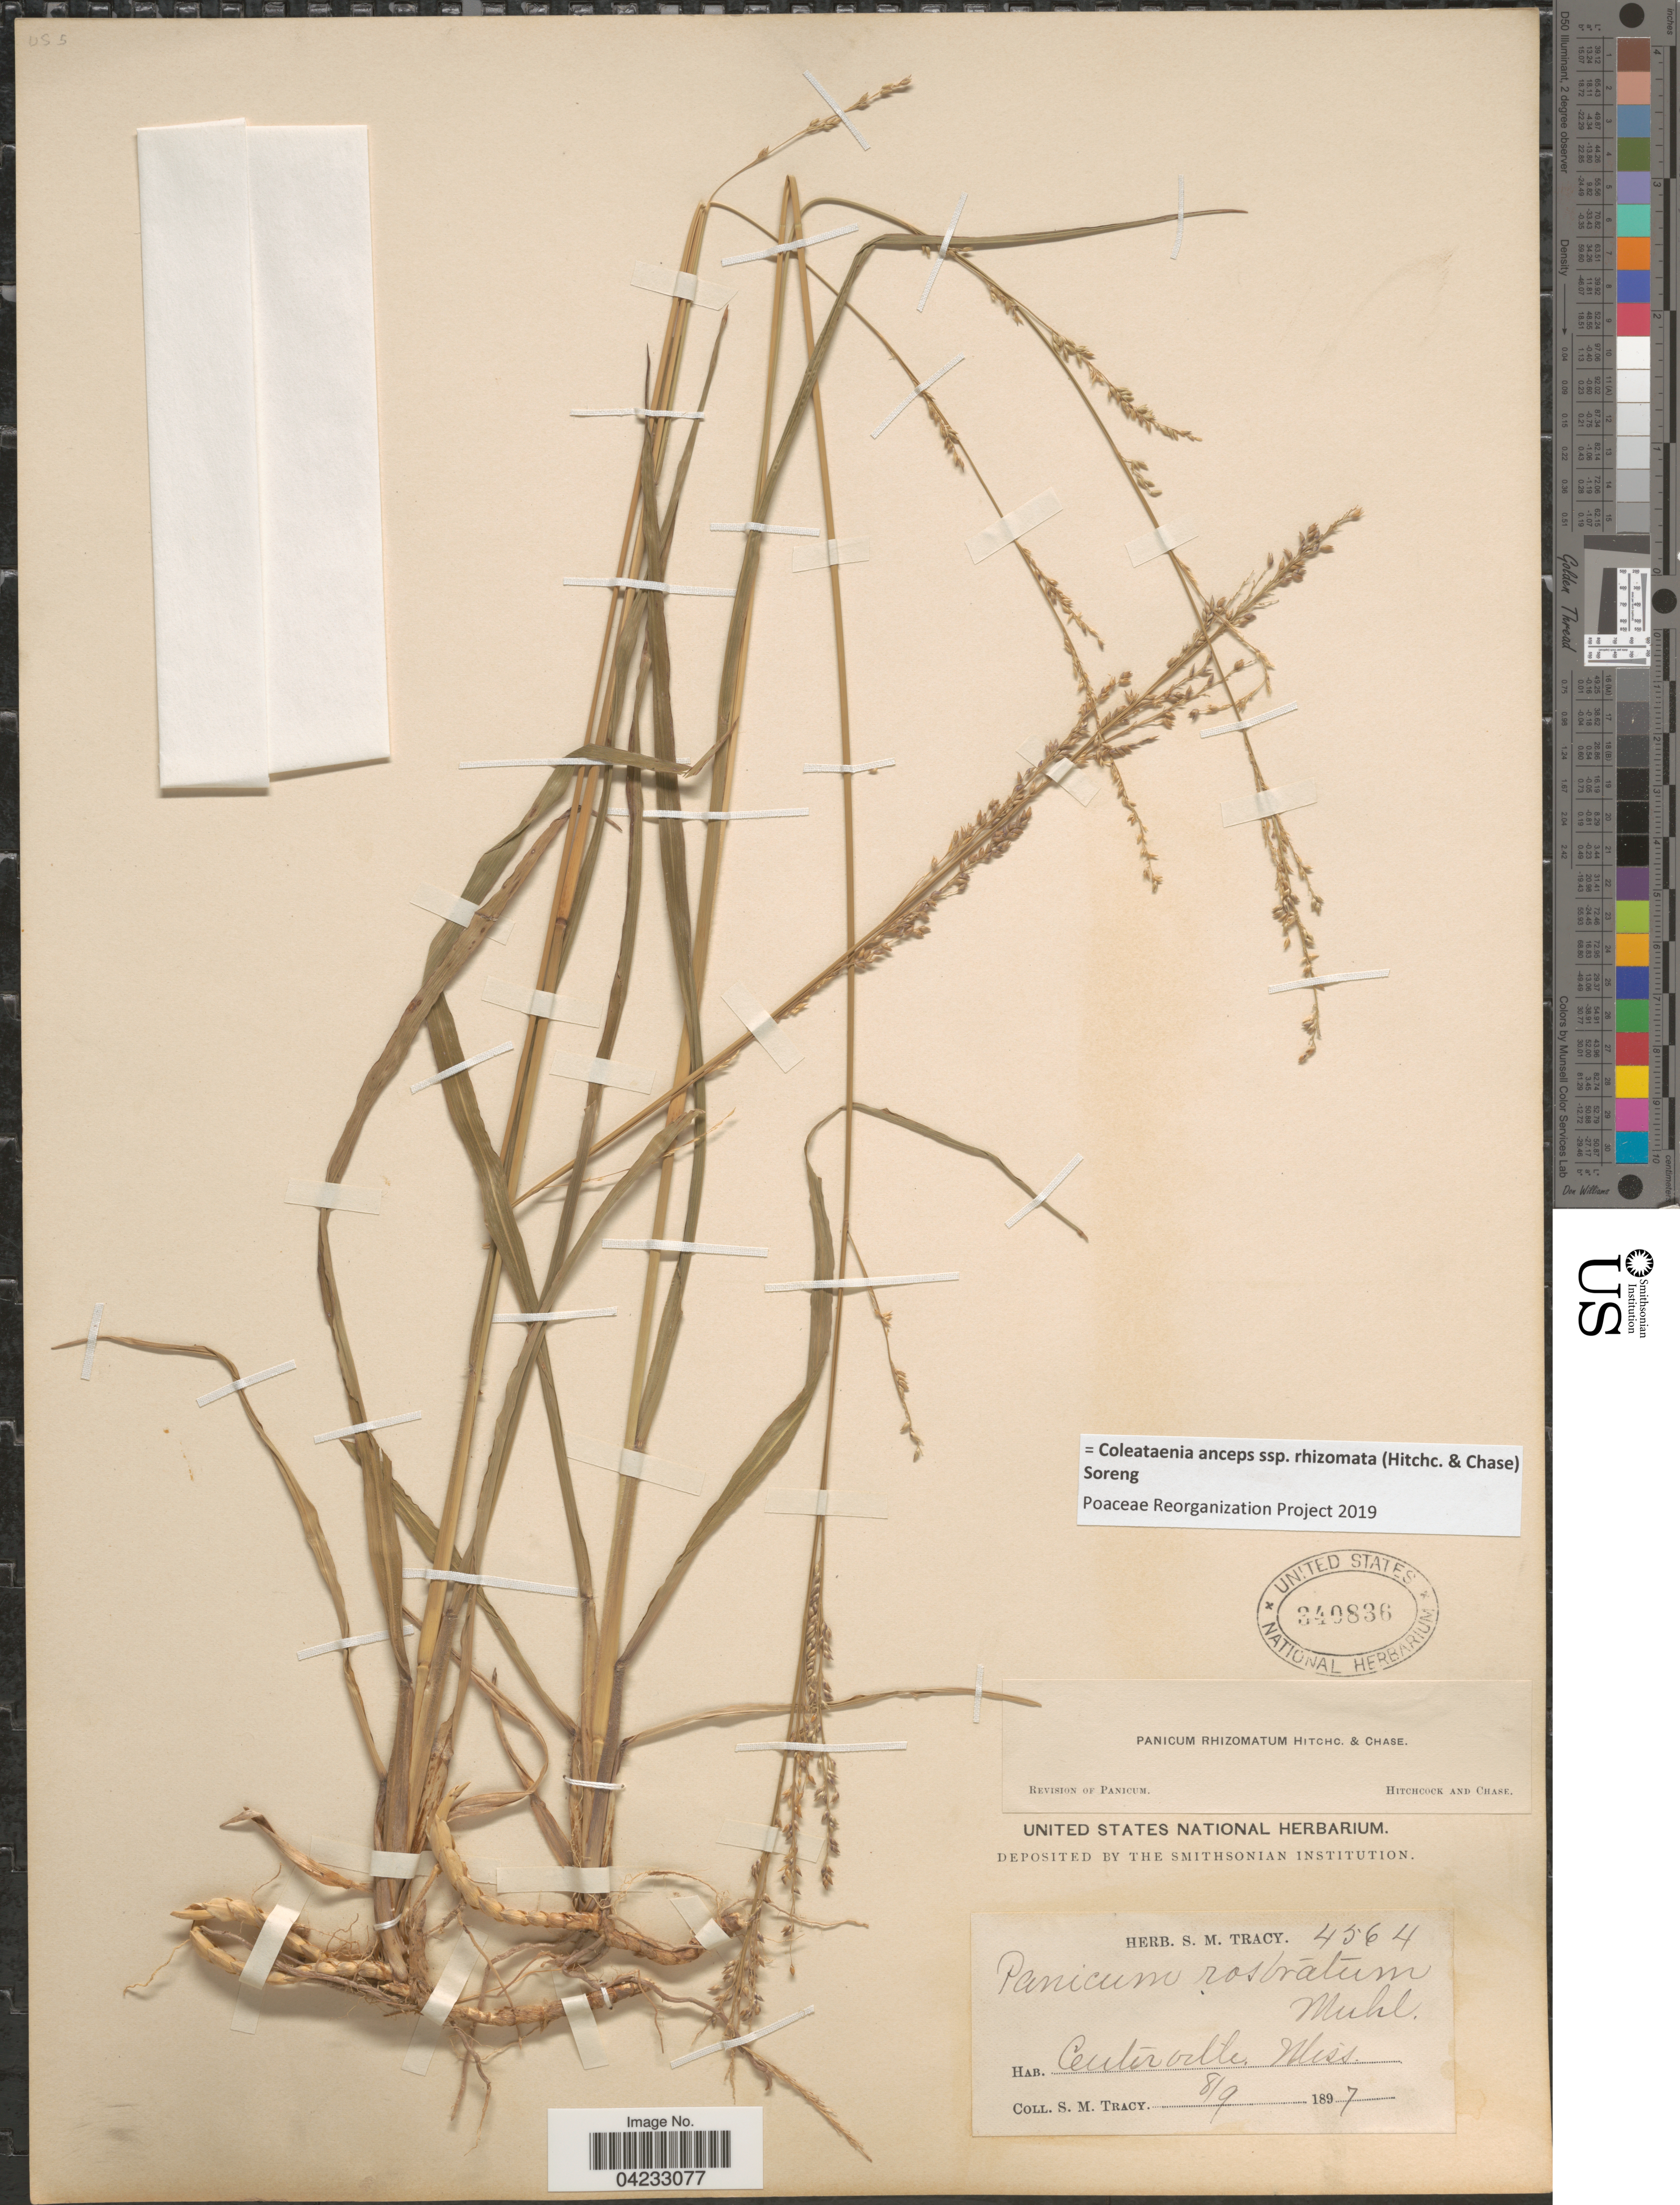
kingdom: Plantae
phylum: Tracheophyta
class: Liliopsida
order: Poales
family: Poaceae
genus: Coleataenia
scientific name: Coleataenia anceps subsp. rhizomata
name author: (Hitchc. & Chase) Soreng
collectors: S. M. Tracy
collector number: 4564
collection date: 1897-08-09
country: United States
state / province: Mississippi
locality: Centerville.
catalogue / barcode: US 340836